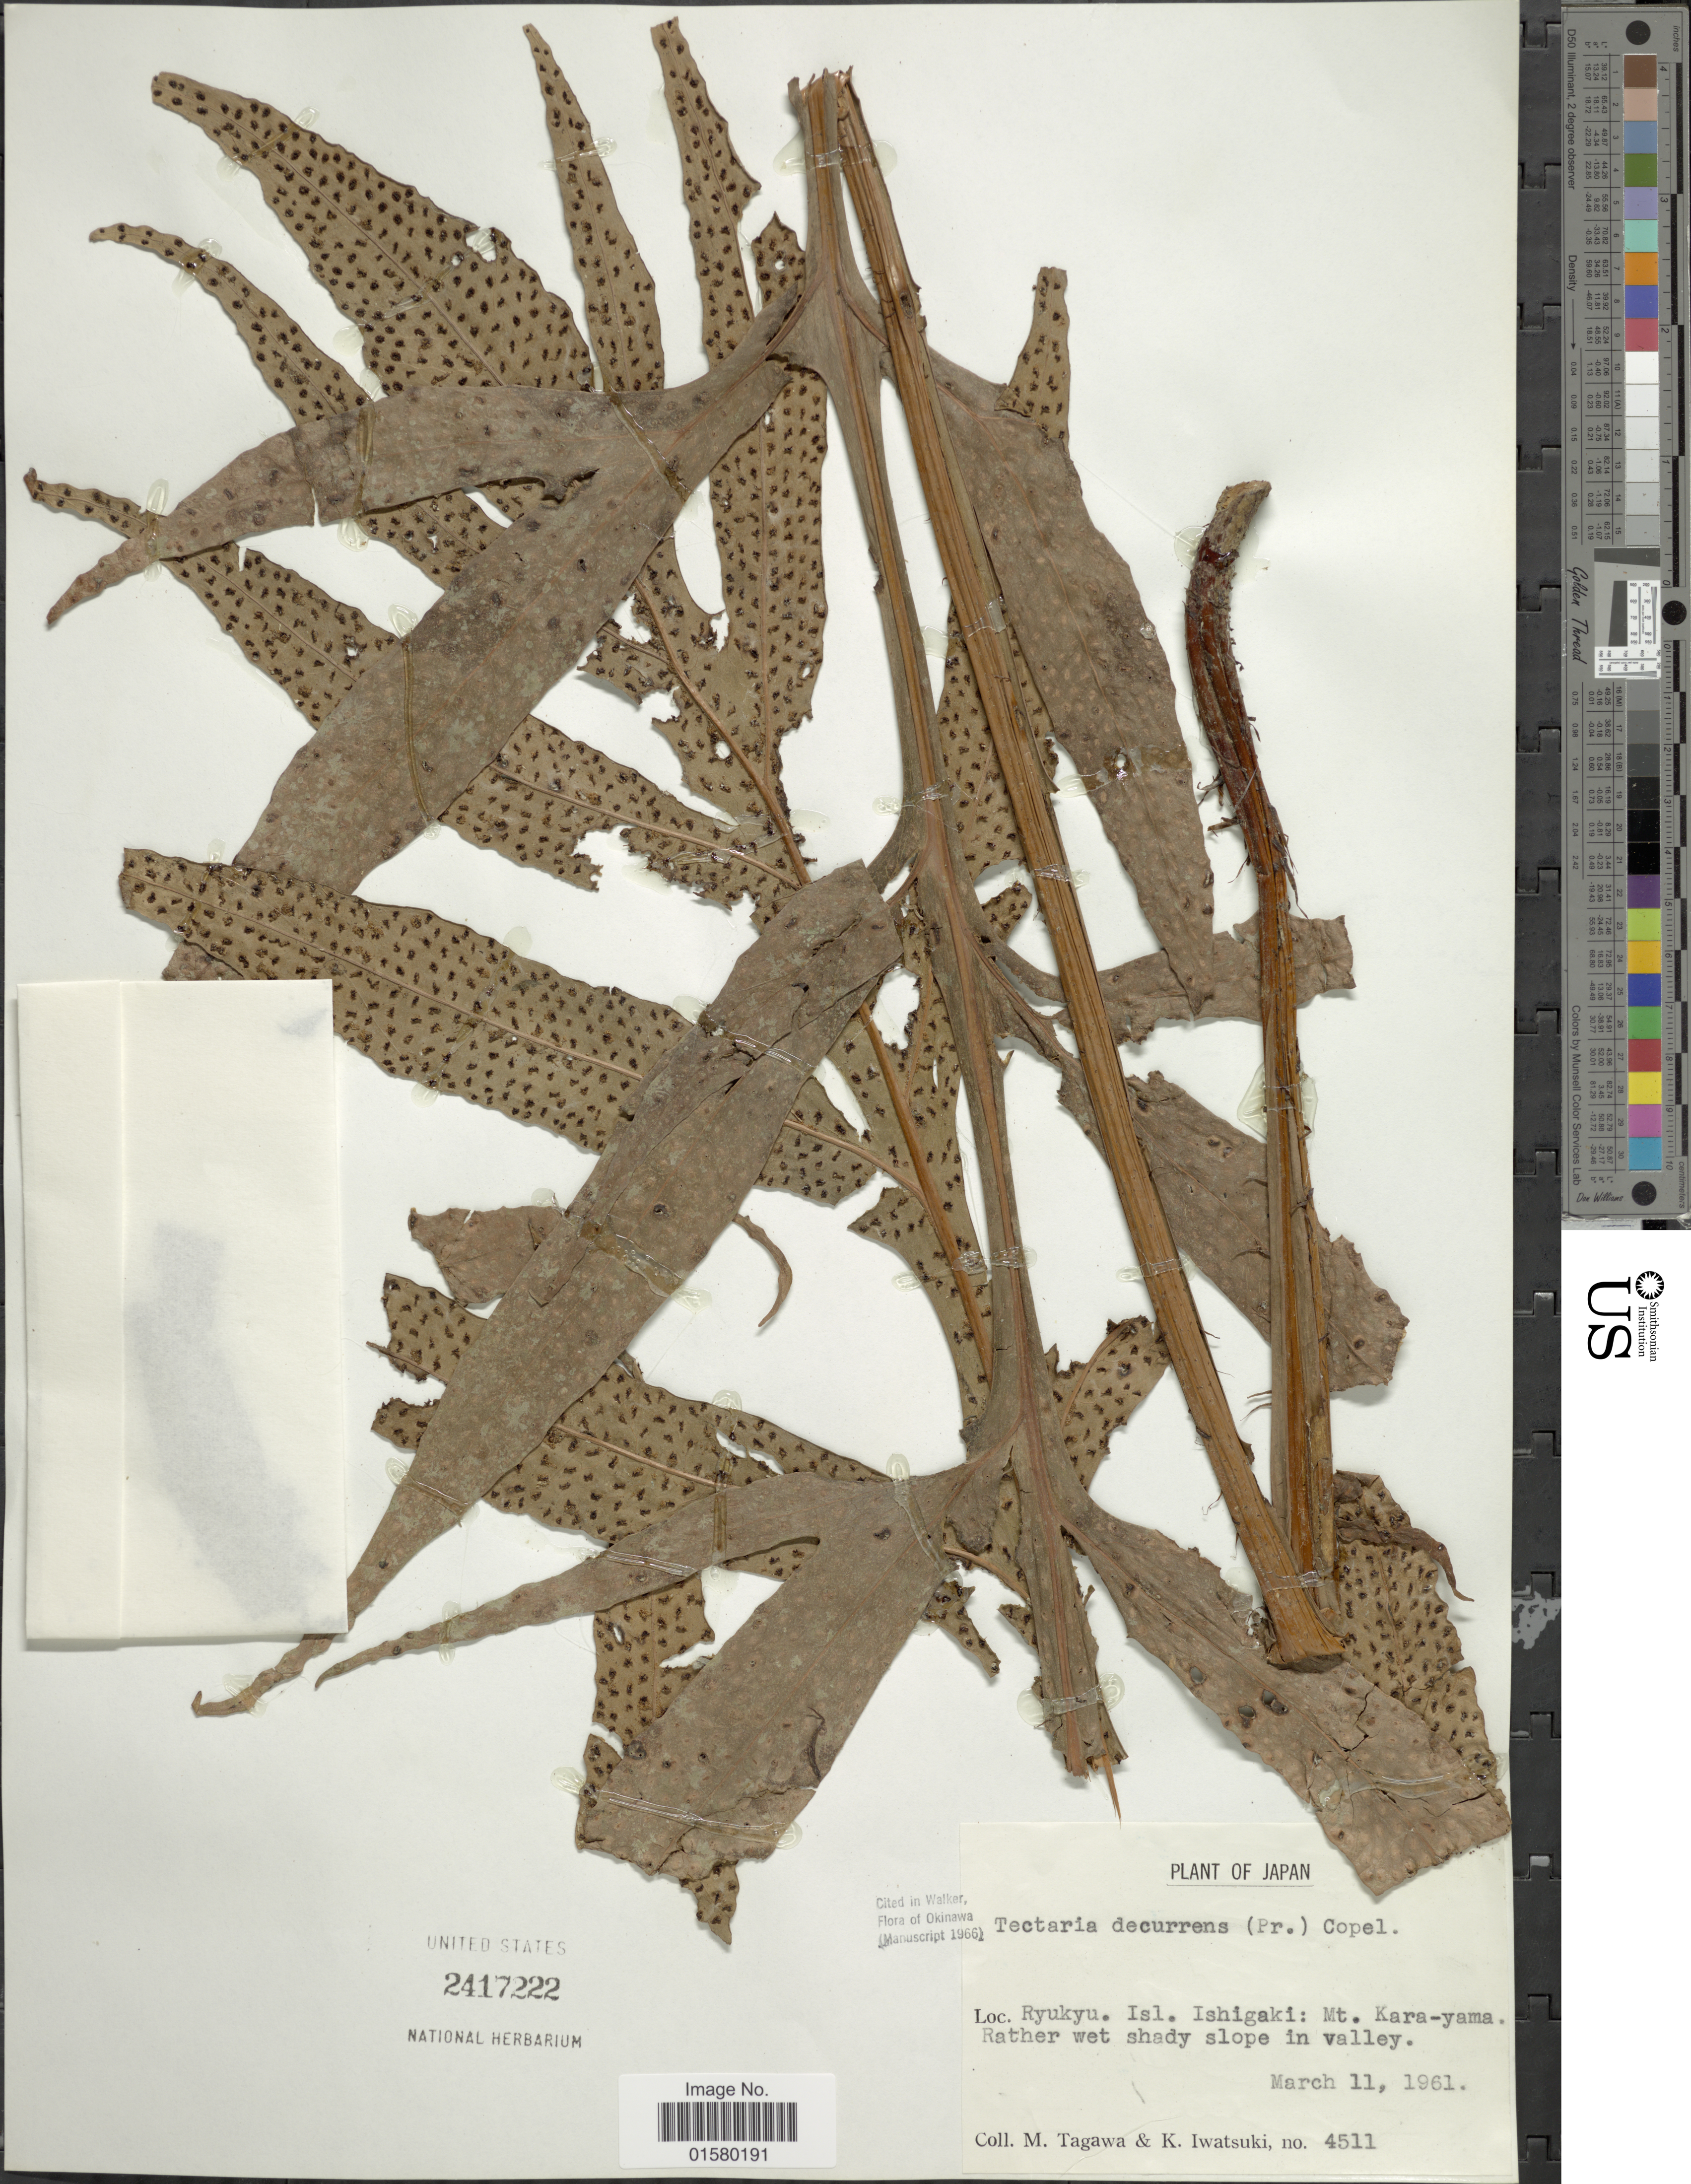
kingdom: Plantae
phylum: Tracheophyta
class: Polypodiopsida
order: Polypodiales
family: Tectariaceae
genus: Tectaria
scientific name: Tectaria decurrens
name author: (Presel.) Copel. in Elmer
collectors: M. Tagawa & K. Iwatsuki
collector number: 4511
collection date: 1961-03-11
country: Japan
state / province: Okinawa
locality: Ryukyu. Isl. Ishigaki: Mt. Kara-yama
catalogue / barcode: US 2417222